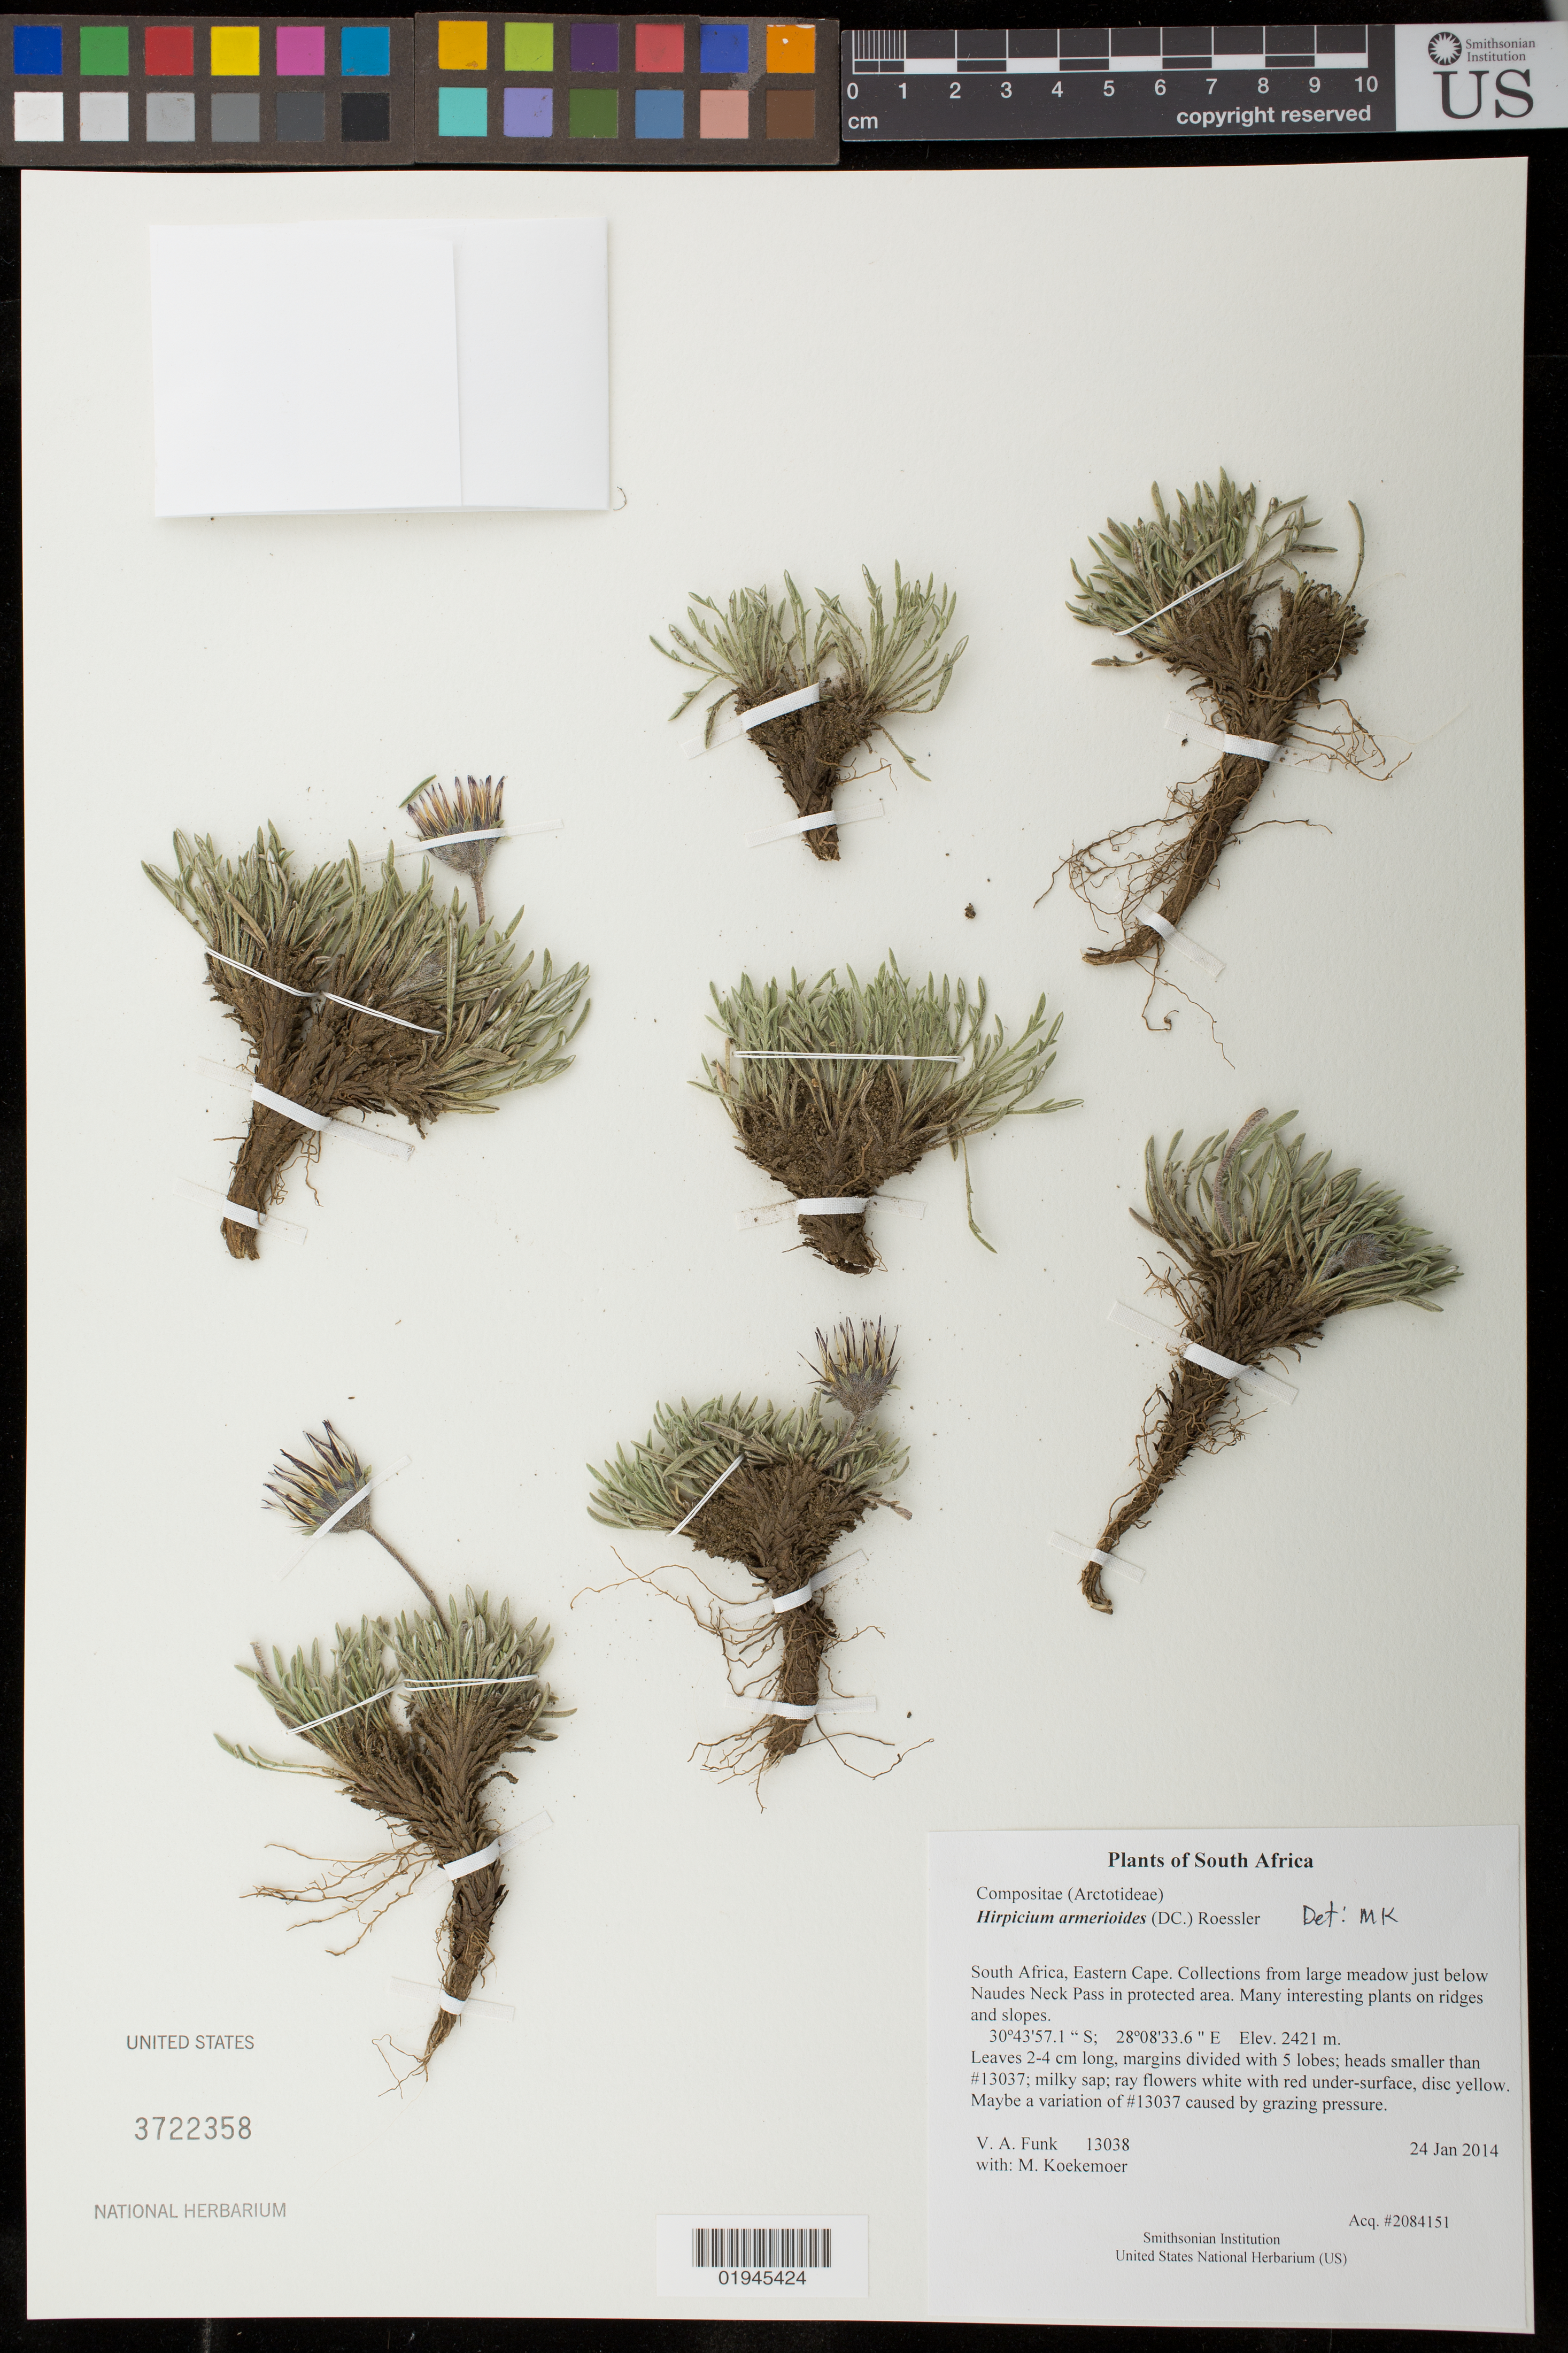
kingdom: Plantae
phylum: Tracheophyta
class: Magnoliopsida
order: Asterales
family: Asteraceae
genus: Hirpicium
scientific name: Hirpicium armerioides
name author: (DC.) Roessler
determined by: Koekemoer, M.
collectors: M. Koekemoer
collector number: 13038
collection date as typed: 24 Jan 2014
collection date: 2014-01-24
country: South Africa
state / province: Eastern Cape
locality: Just below Naudes Neck Pass in protected area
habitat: Many interesting plants on ridges and slopes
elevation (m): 2421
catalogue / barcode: US 3722358